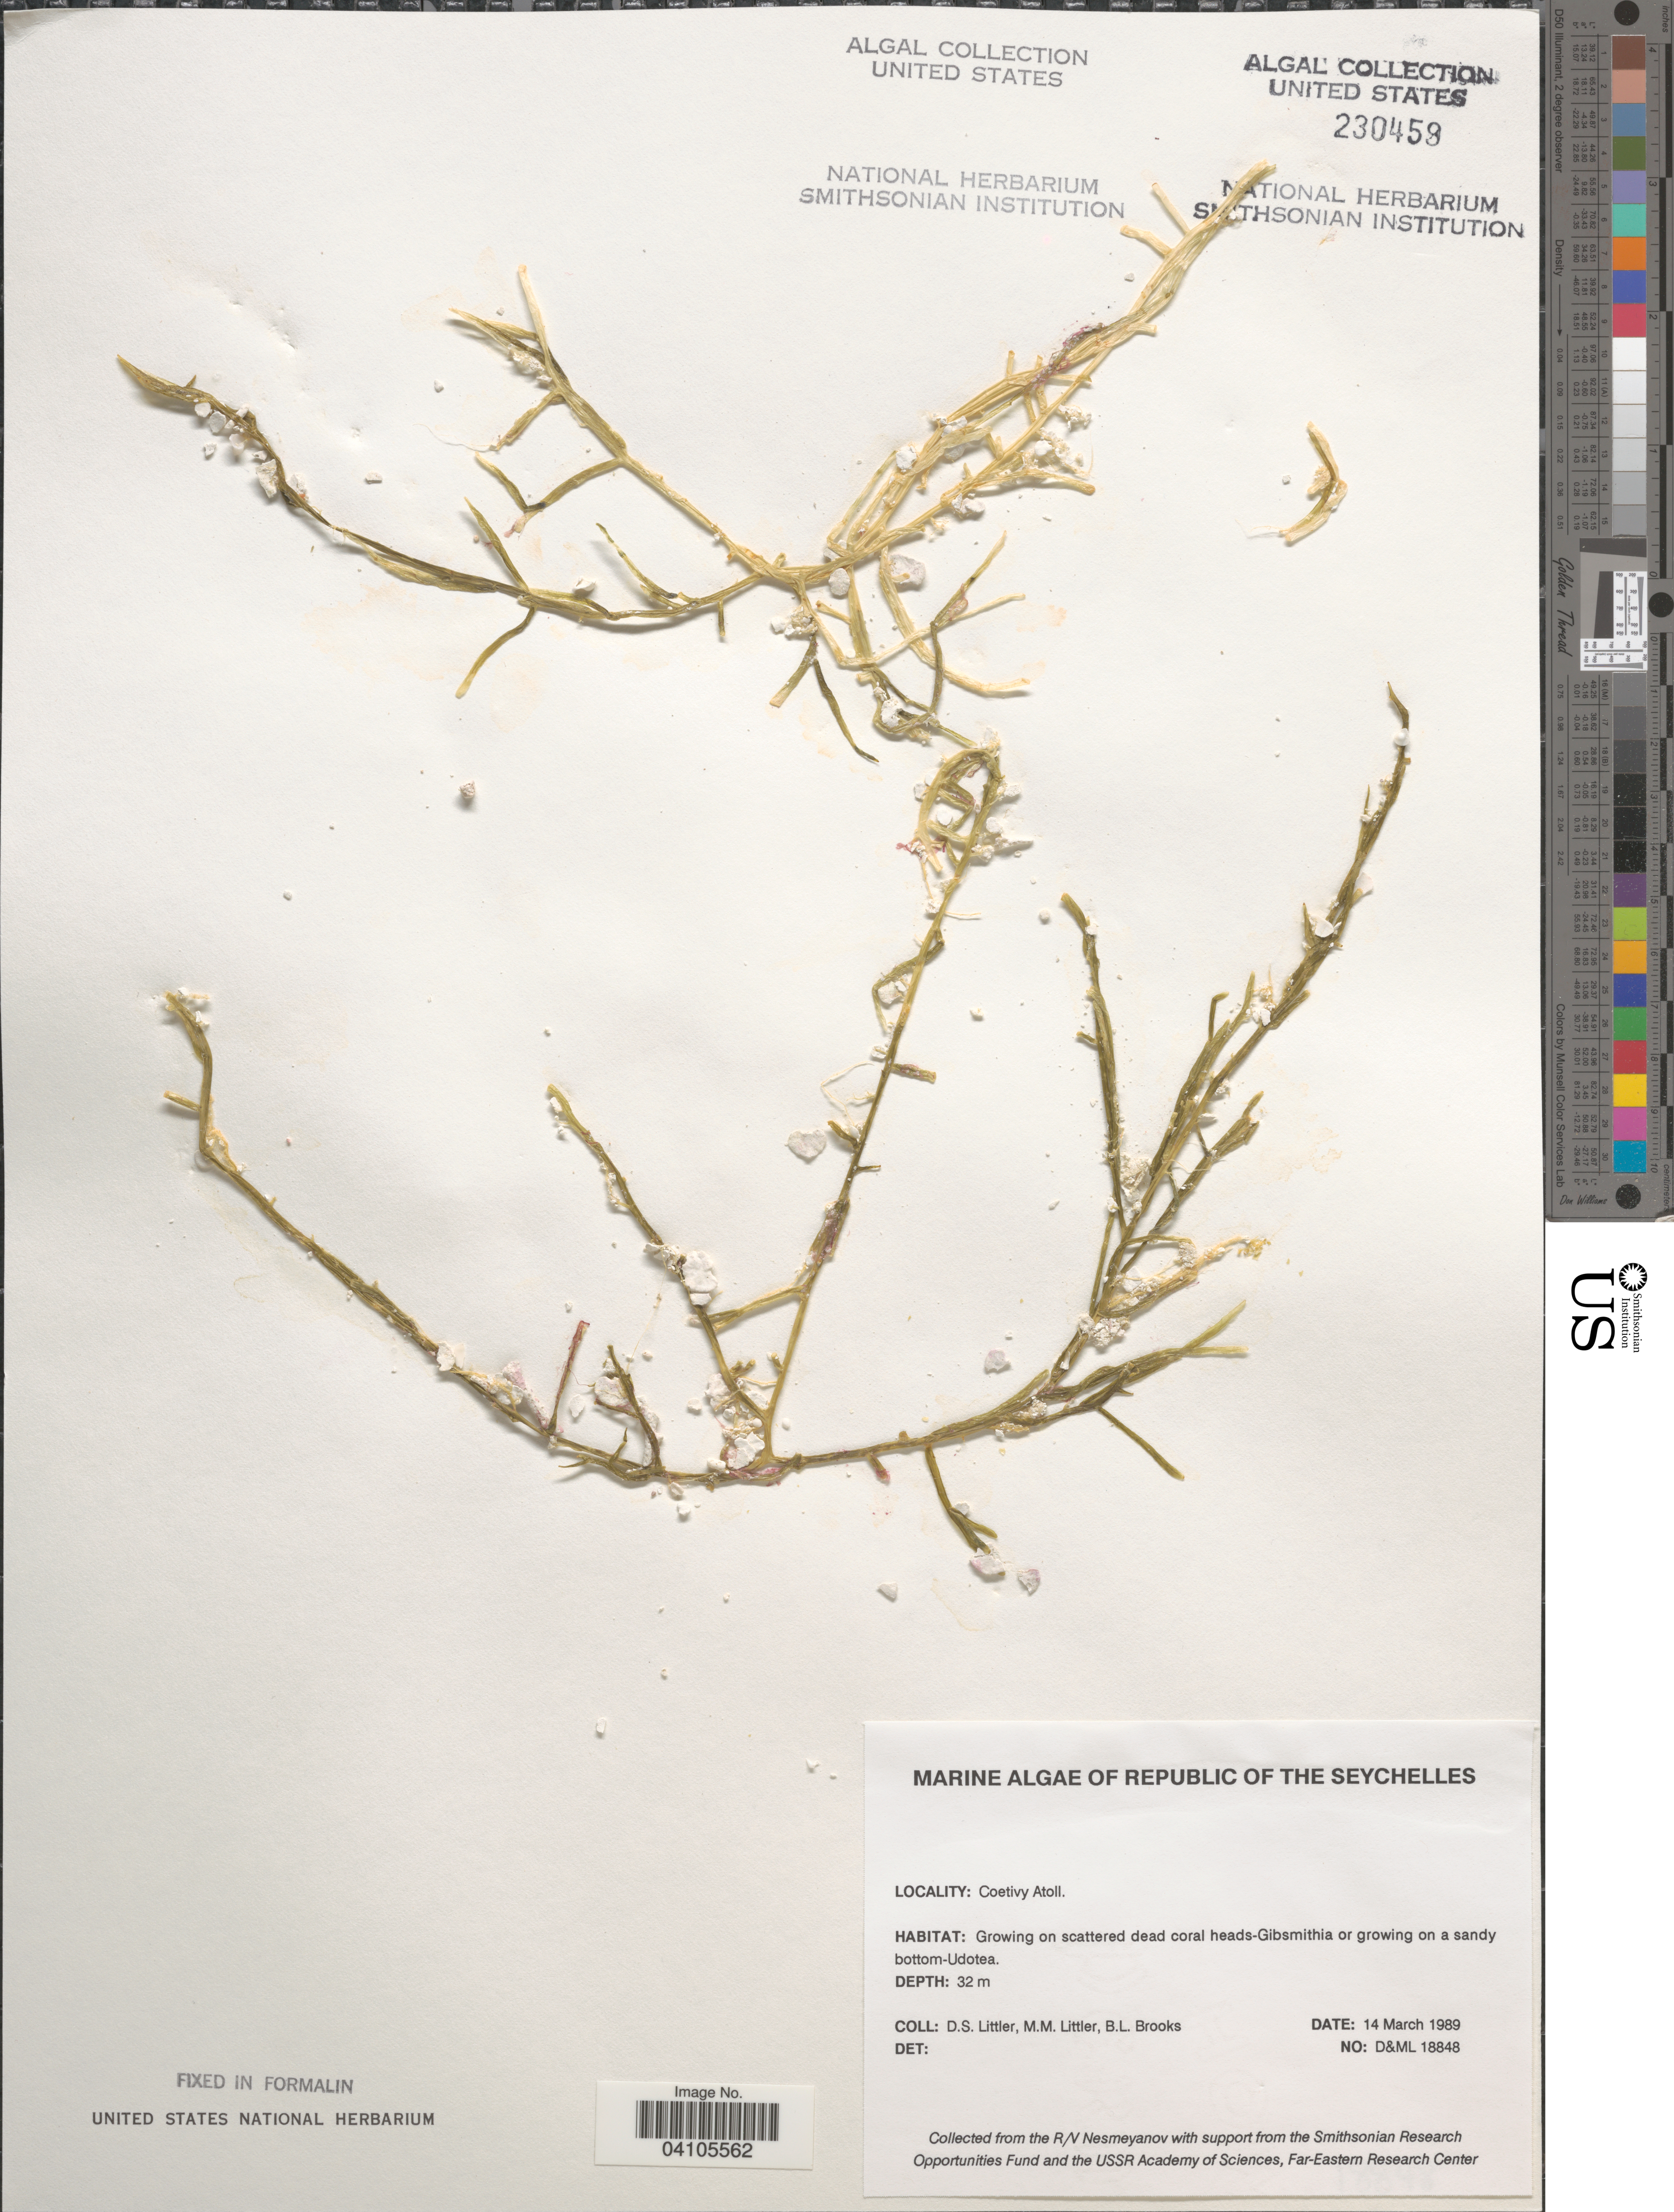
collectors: D. S. Littler & B. Brooks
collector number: D&ML 18848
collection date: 1989-03-14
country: Seychelles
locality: Coetivy Atoll.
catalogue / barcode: US 230459